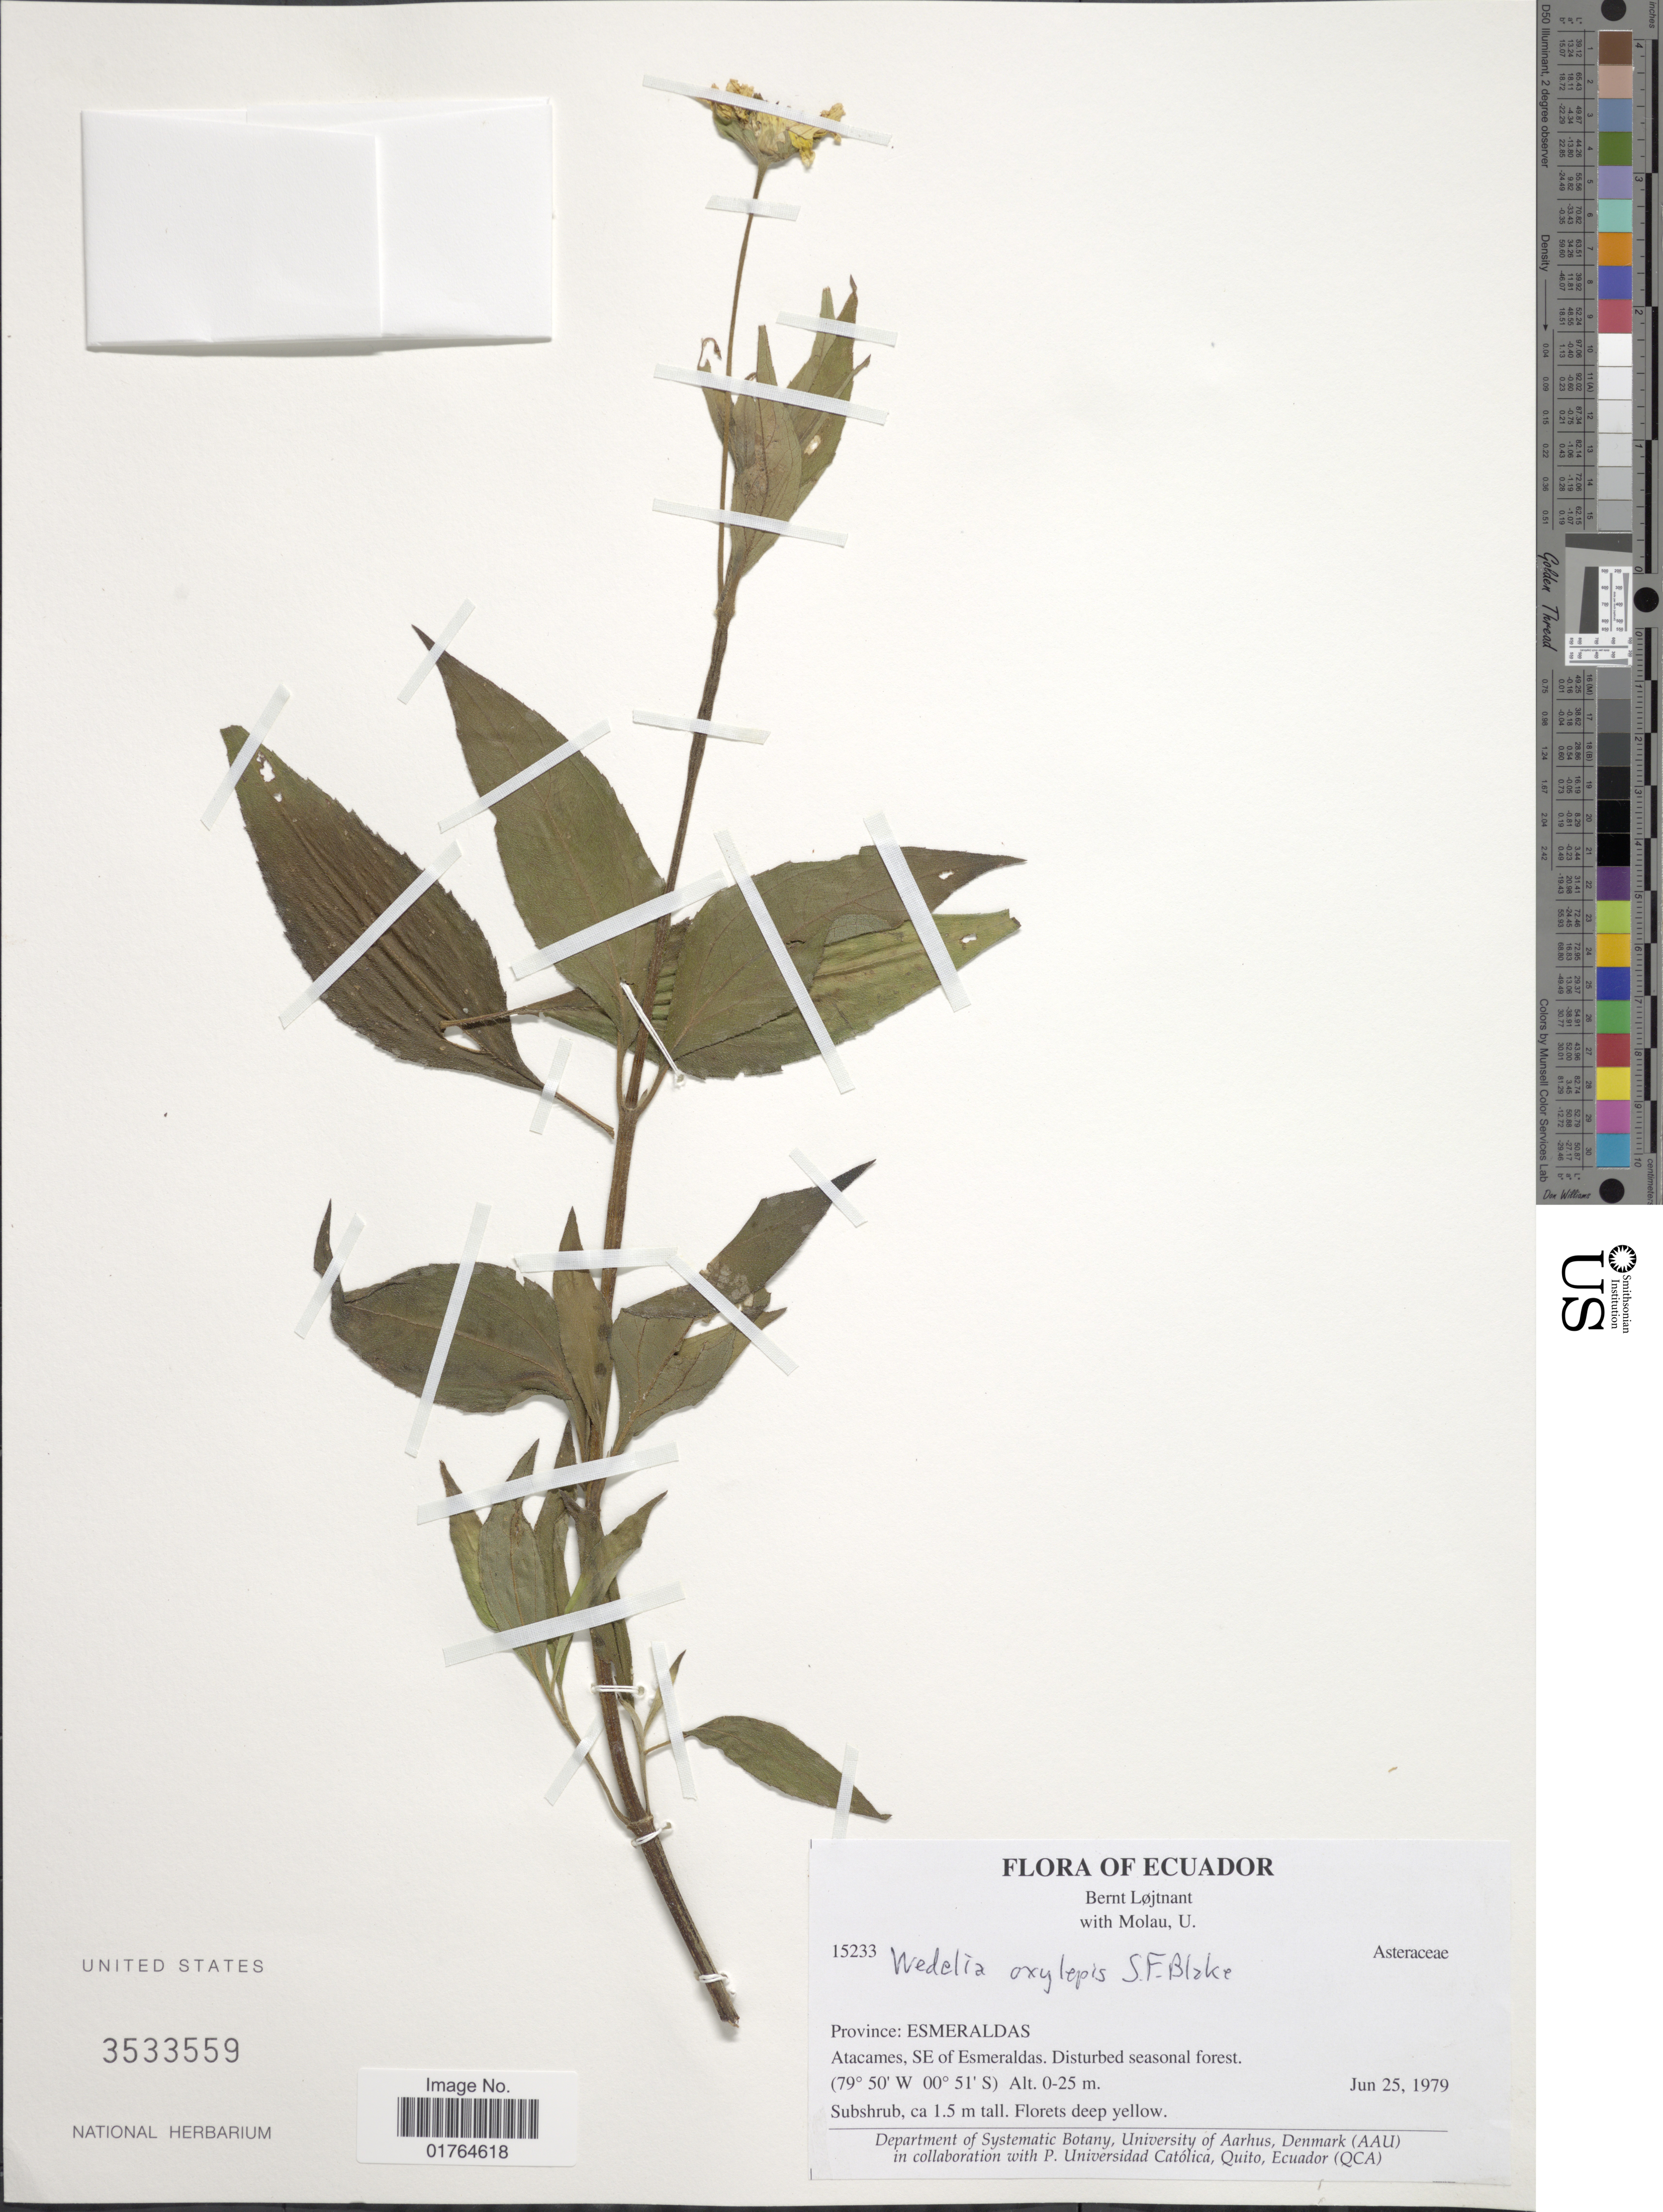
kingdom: Plantae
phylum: Tracheophyta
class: Magnoliopsida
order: Asterales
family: Asteraceae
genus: Wedelia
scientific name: Wedelia oxylepis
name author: S.F. Blake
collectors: B. Löjtnant & U. Molau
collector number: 15233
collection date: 1979-06-25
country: Ecuador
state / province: Esmeraldas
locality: Atacames, SE of Esmeraldas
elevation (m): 0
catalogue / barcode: US 3533559